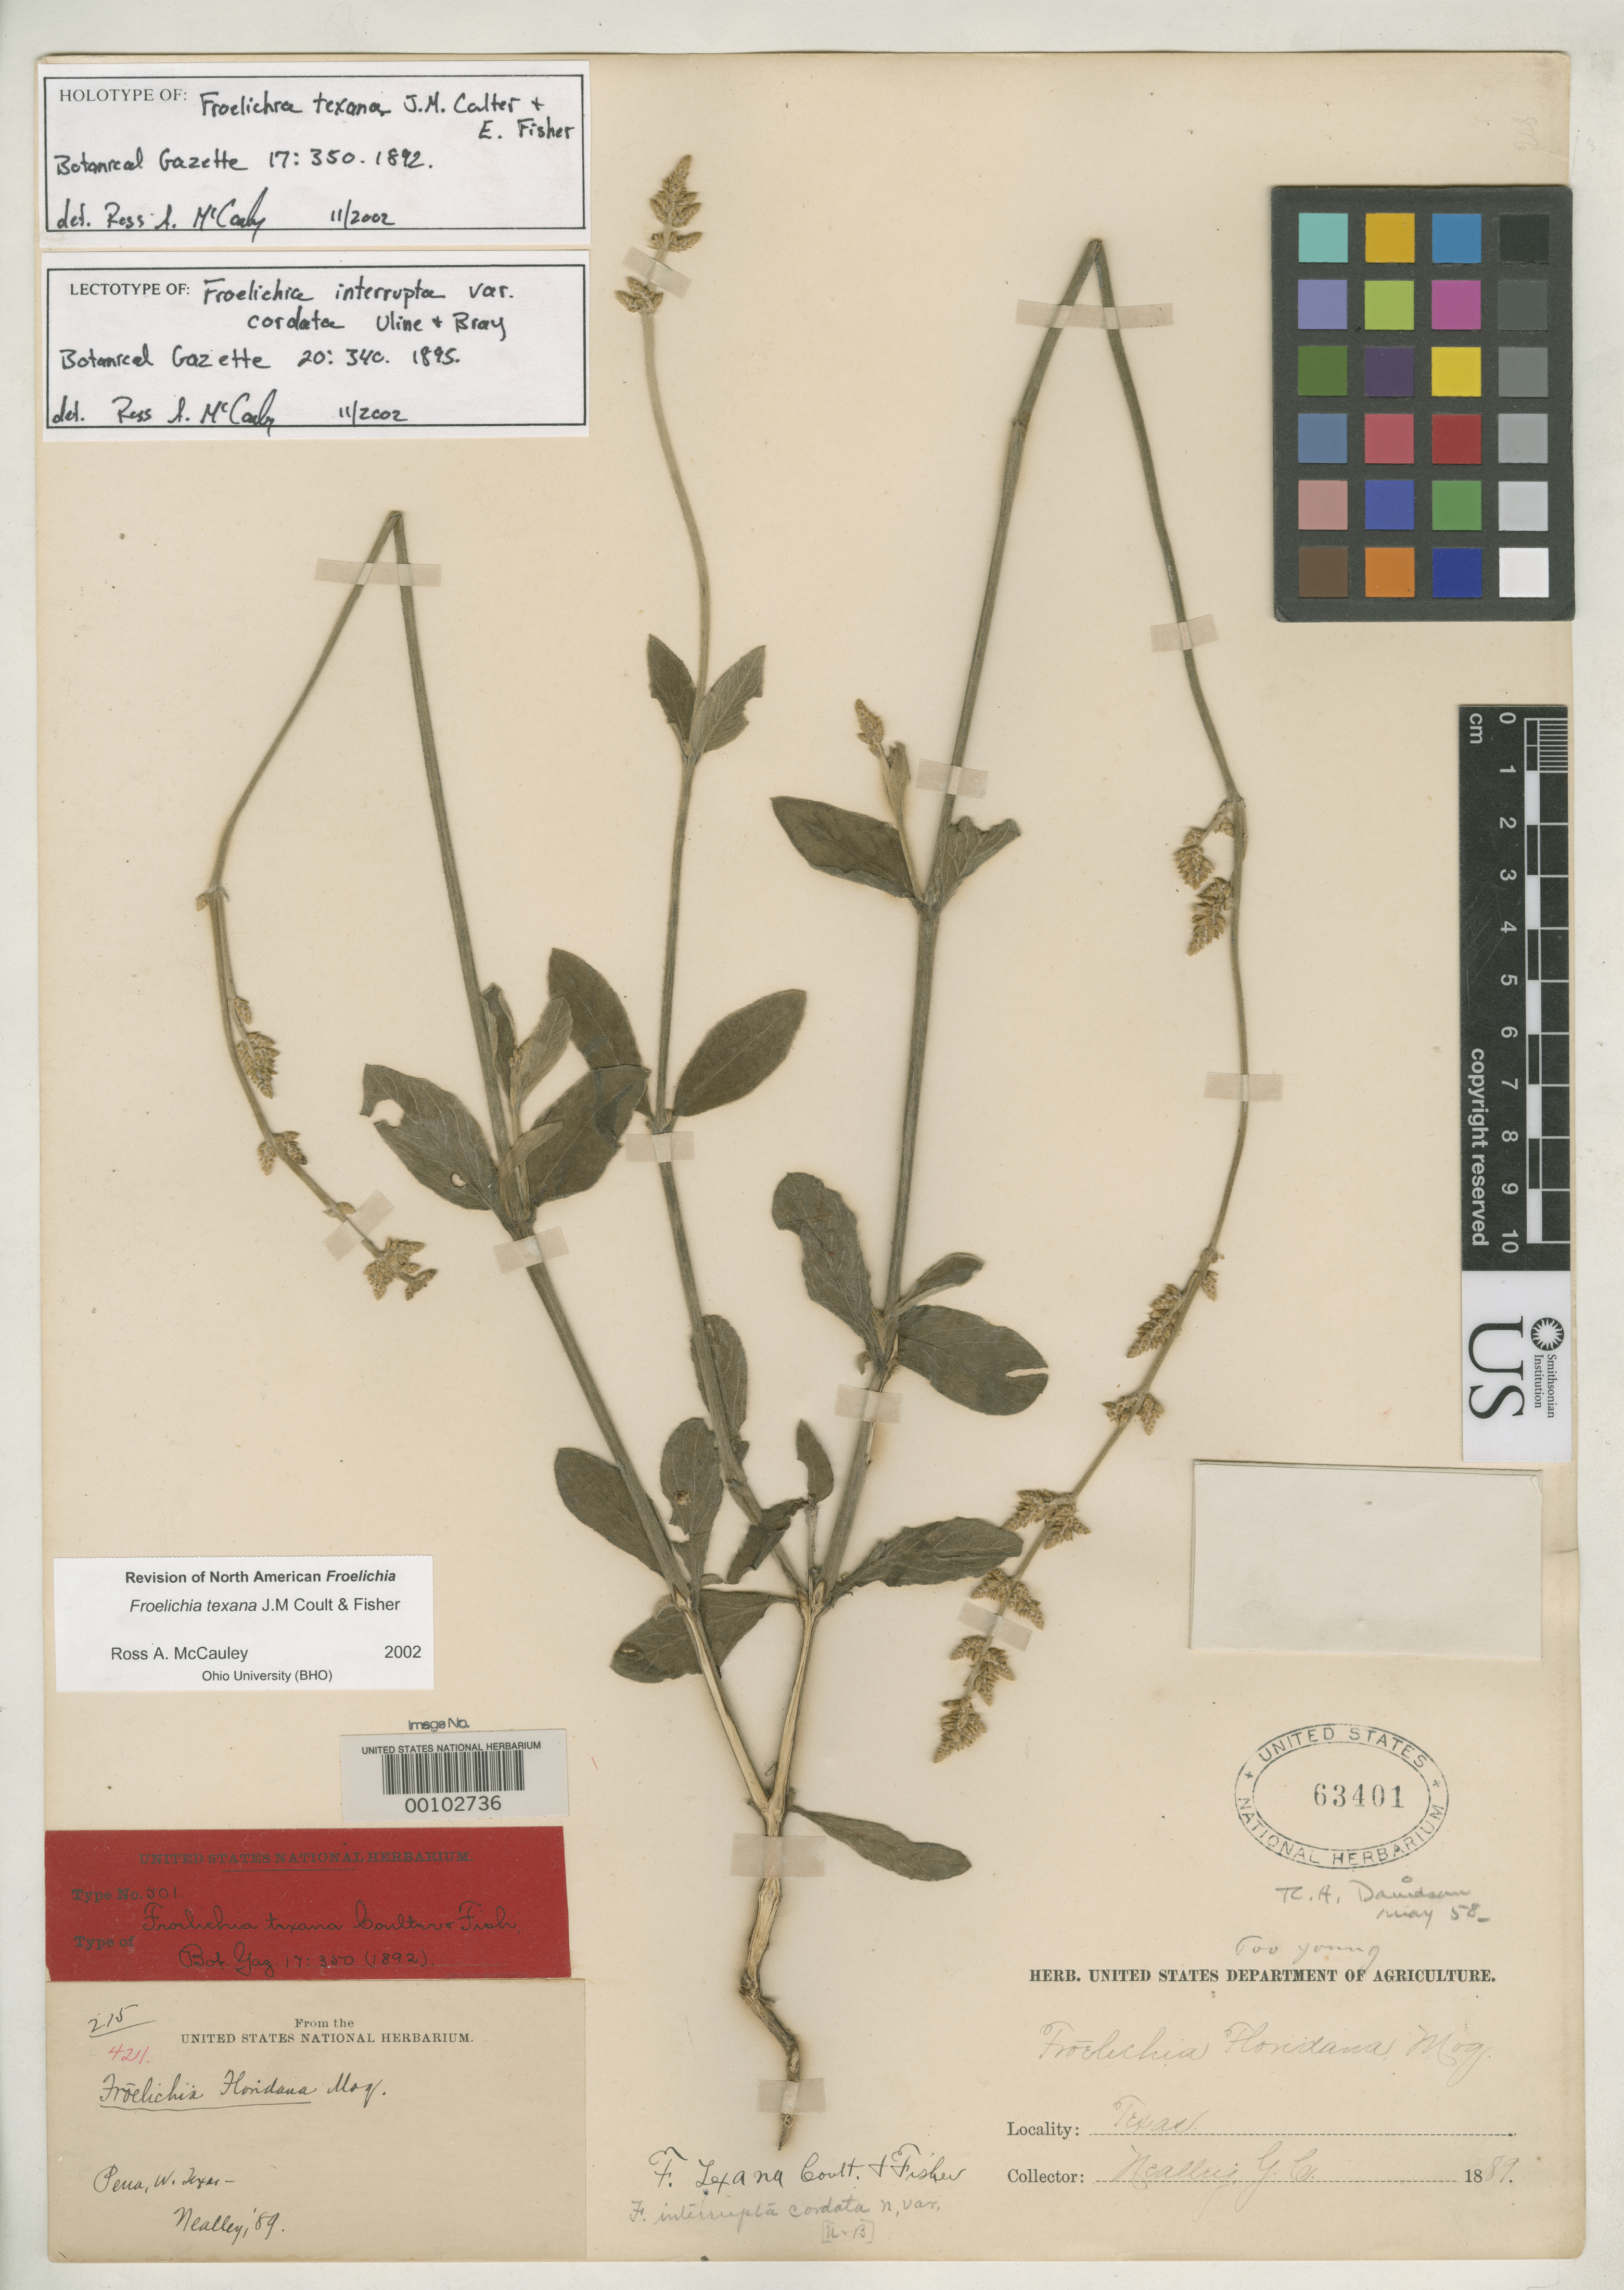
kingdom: Plantae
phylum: Tracheophyta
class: Magnoliopsida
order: Caryophyllales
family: Amaranthaceae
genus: Froelichia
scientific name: Froelichia texana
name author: J.M. Coult. & Fisher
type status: Type Collection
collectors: G. C. Nealley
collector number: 521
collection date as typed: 1889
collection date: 1889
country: United States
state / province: Texas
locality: Pena.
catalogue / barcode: US 63401